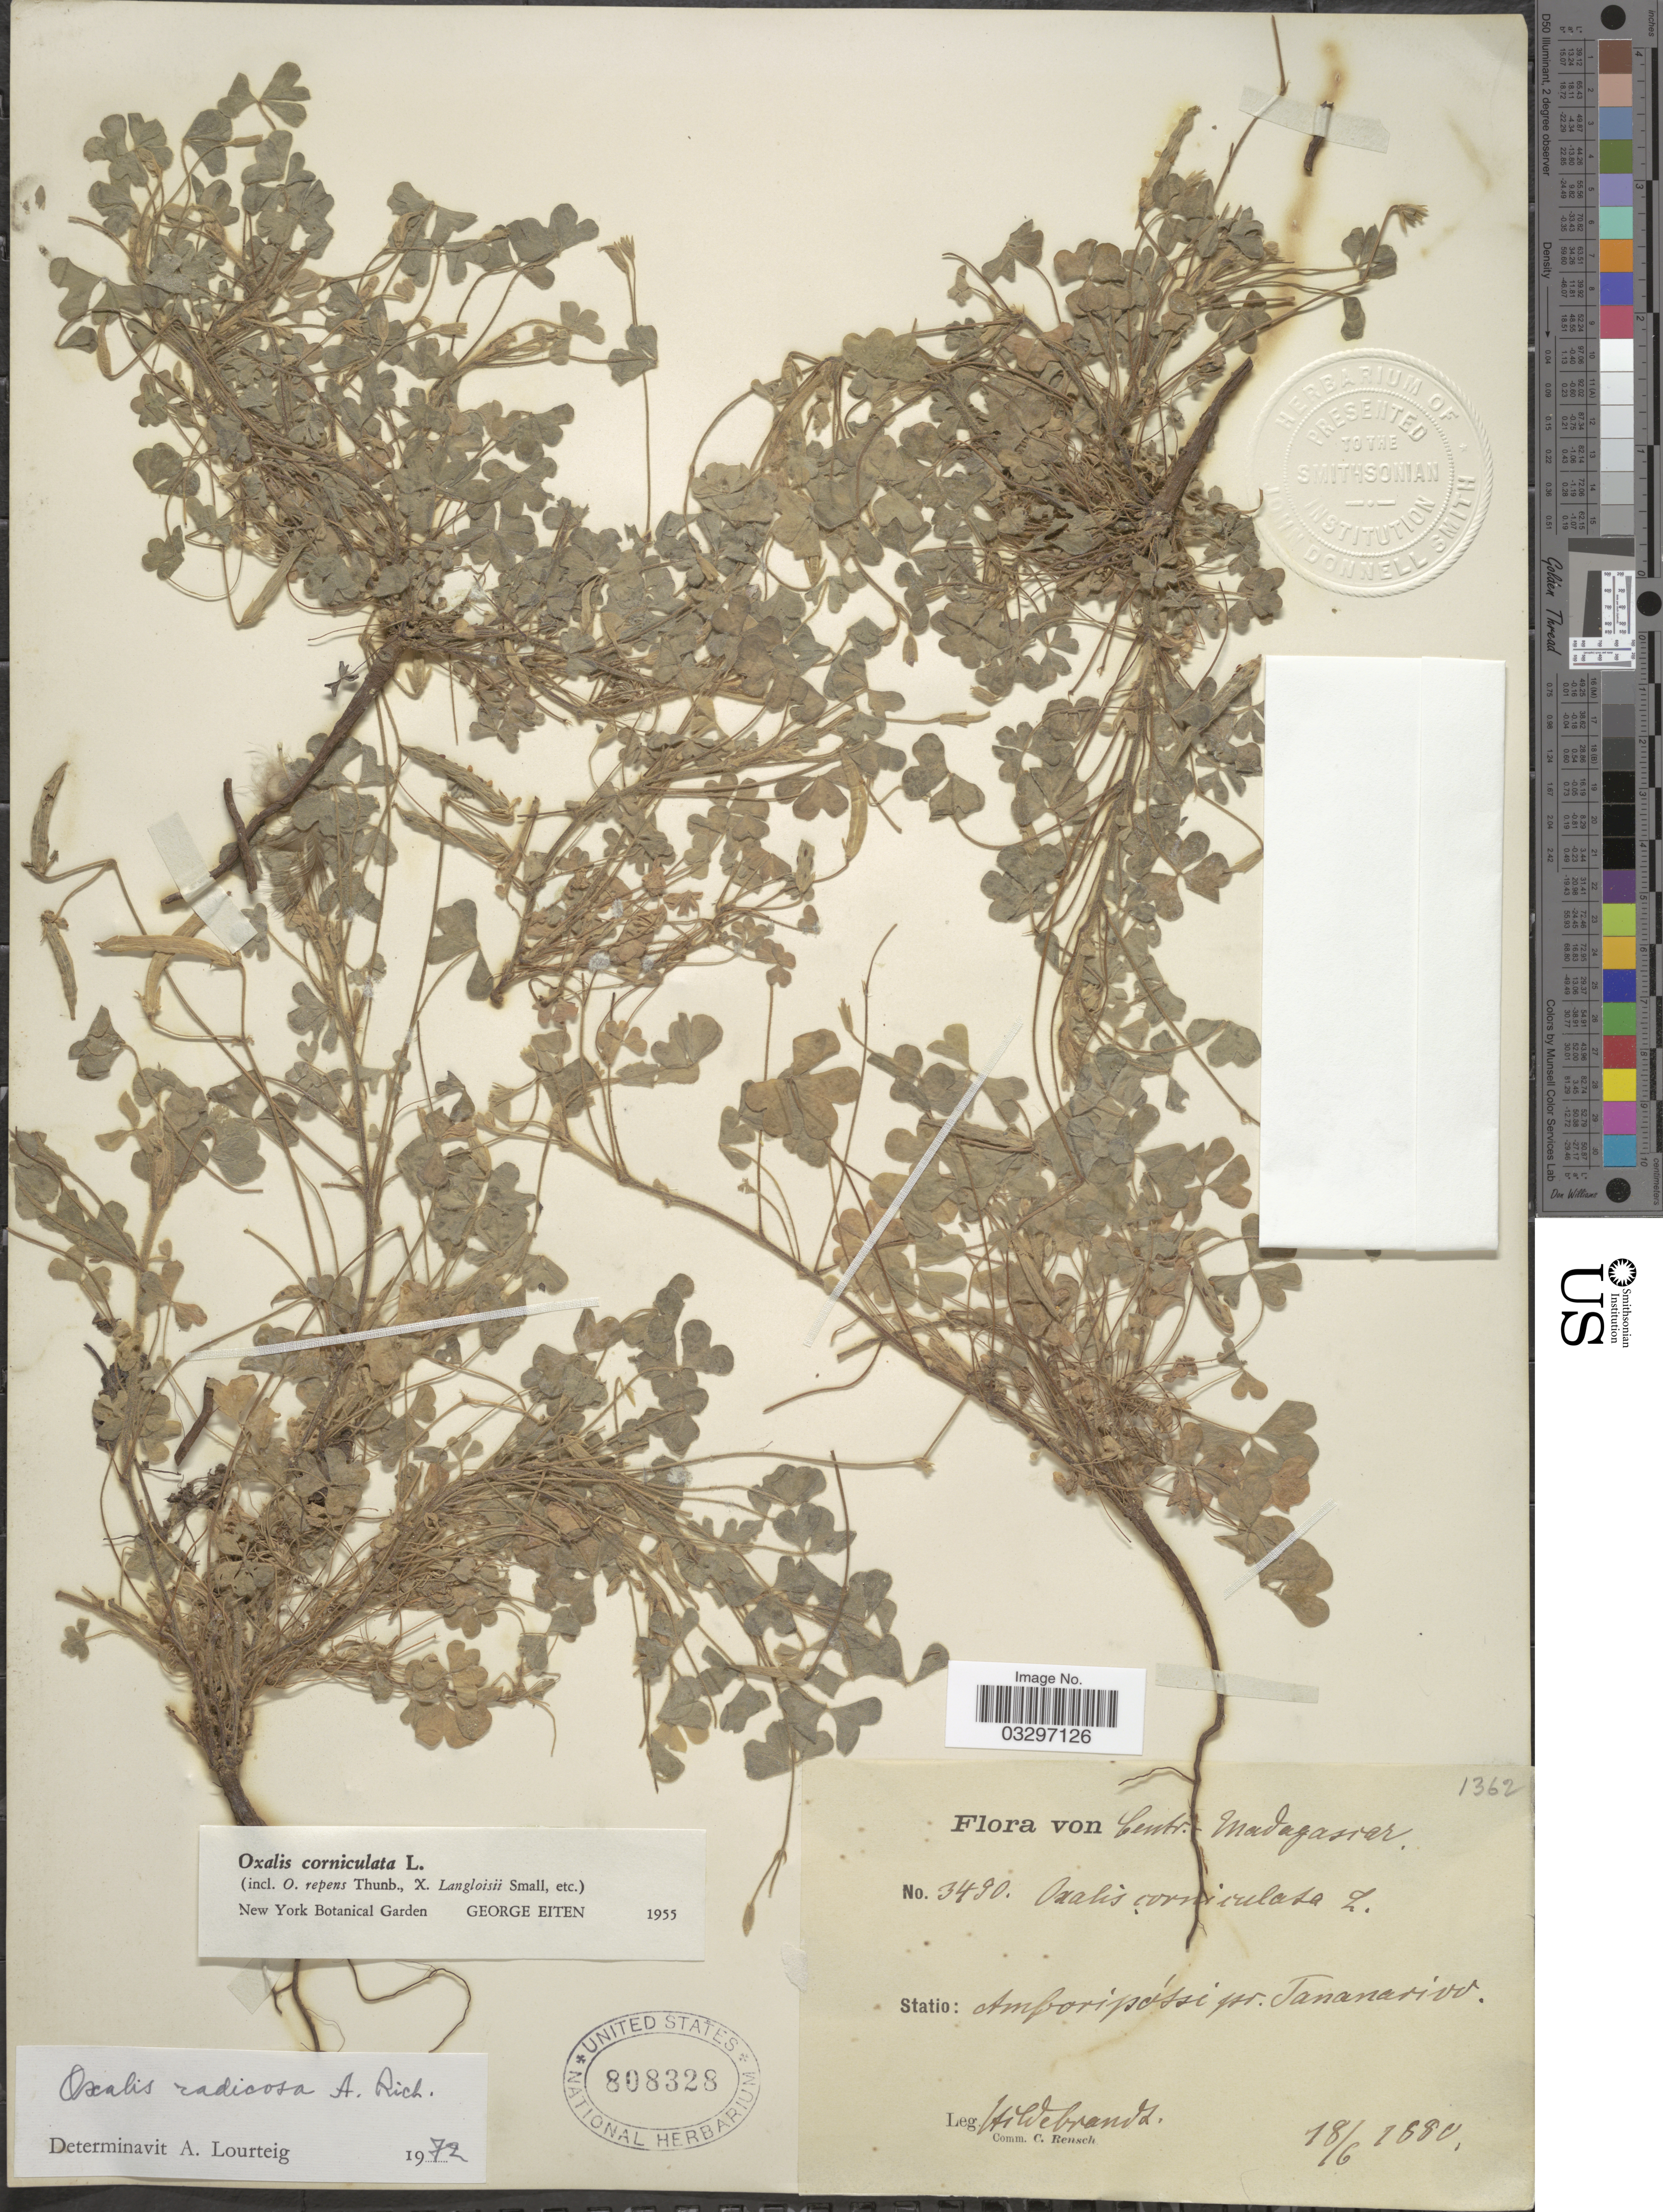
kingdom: Plantae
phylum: Tracheophyta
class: Magnoliopsida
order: Oxalidales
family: Oxalidaceae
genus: Oxalis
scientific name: Oxalis radicosa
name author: A. Rich.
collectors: J. Hildebrandt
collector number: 3490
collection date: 1880-06-18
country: Madagascar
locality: Centr. Madagascar, Statio: Amboropotsi pr. Tananarivo.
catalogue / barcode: US 808328